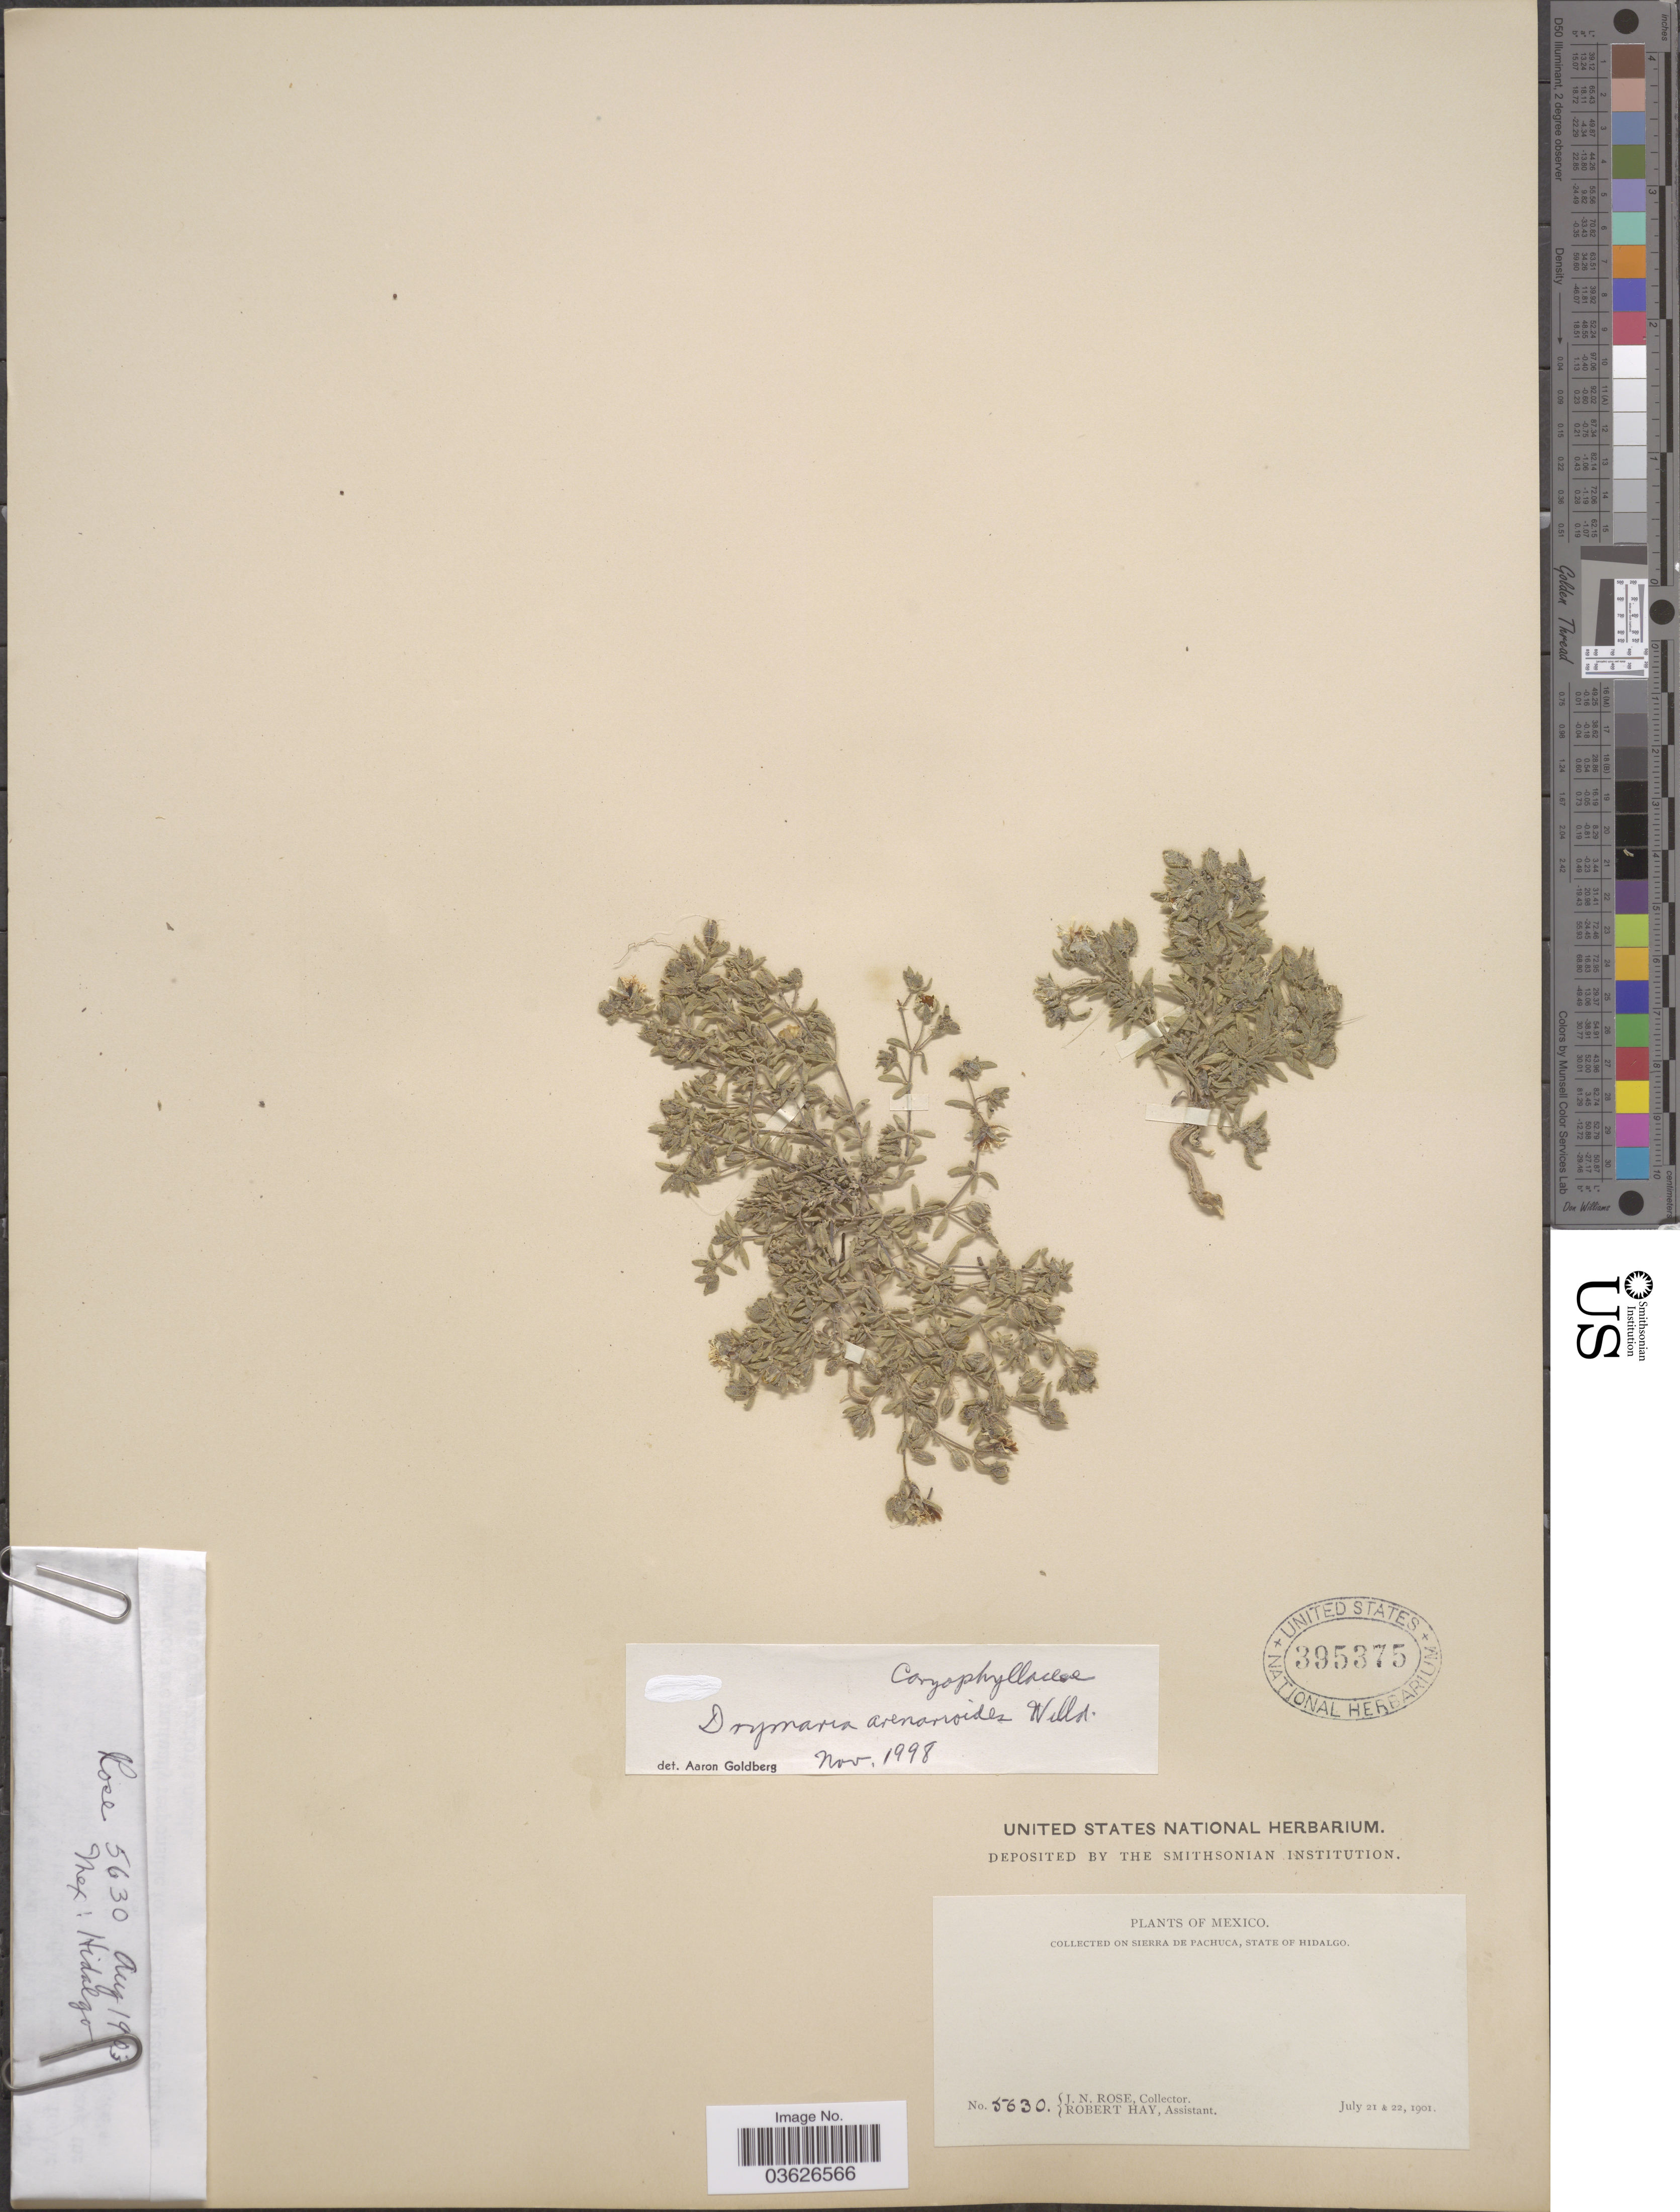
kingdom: Plantae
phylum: Tracheophyta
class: Magnoliopsida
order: Caryophyllales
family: Caryophyllaceae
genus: Drymaria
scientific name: Drymaria arenarioides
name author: Willd. ex Roem. & Schult.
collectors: J. N. Rose & R. H. Hay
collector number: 5630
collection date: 1901-07-21/1903-08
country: Mexico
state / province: Hidalgo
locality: On Sierra de Pachuca.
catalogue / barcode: US 395375